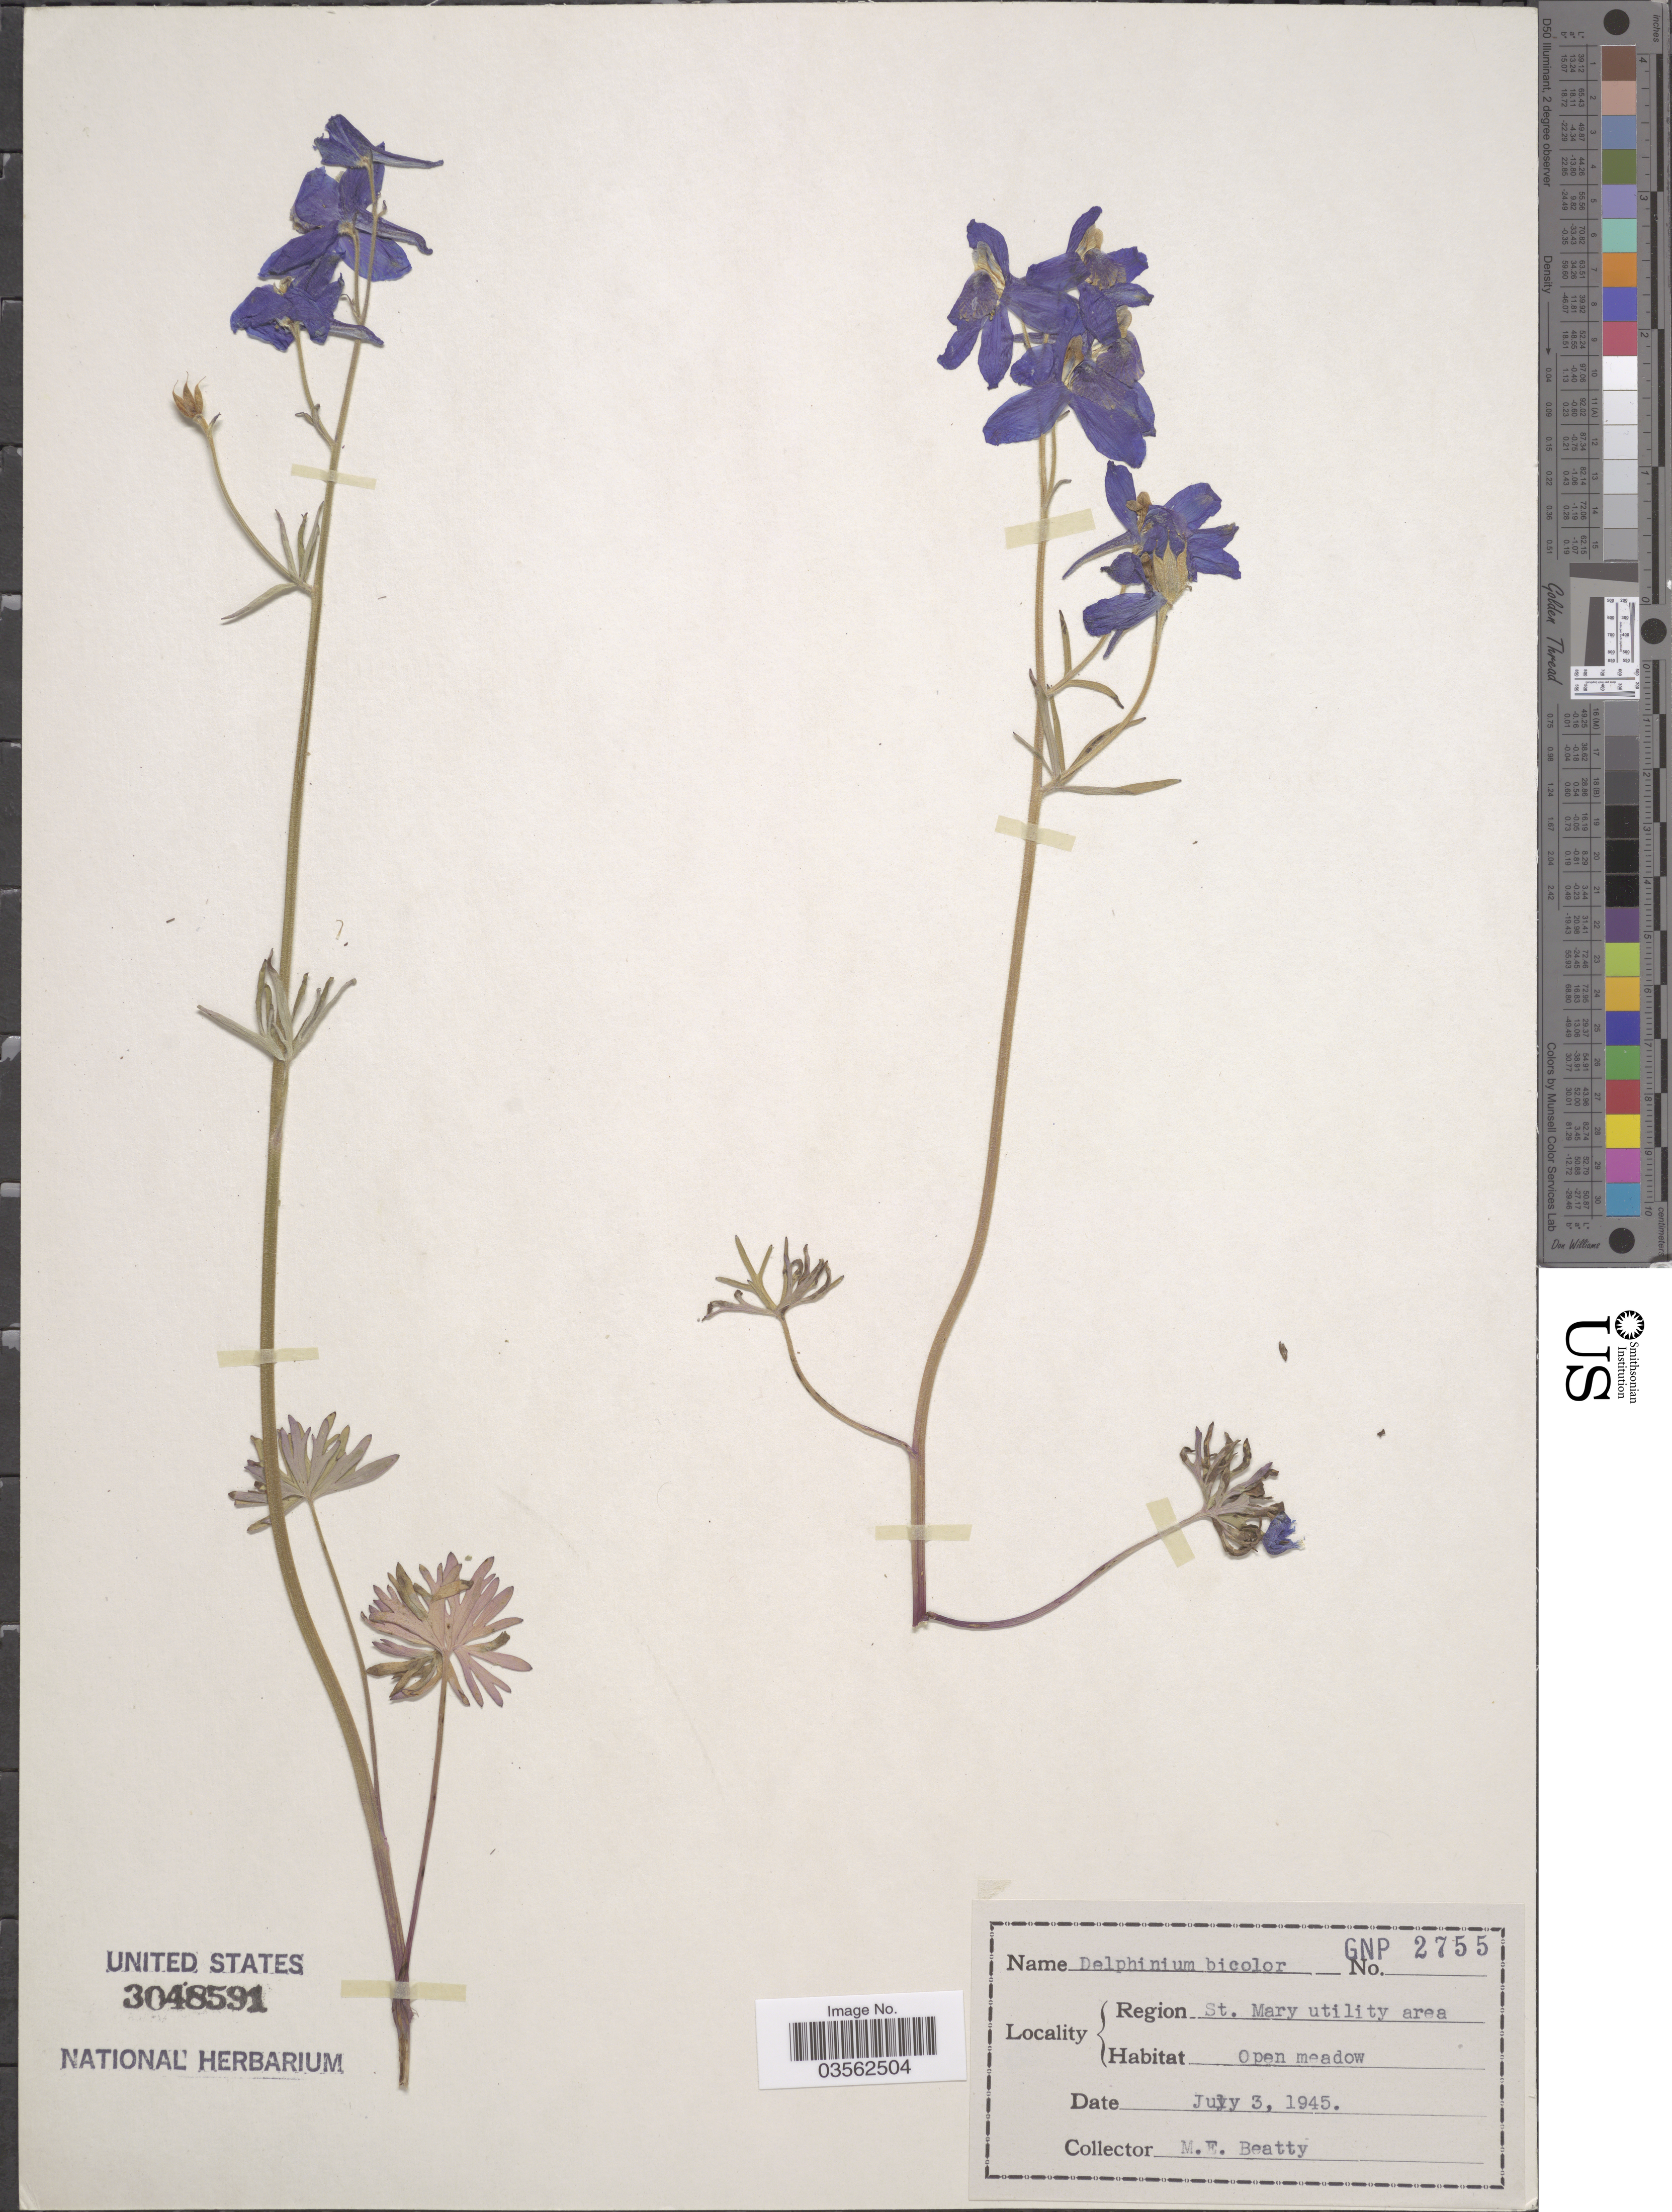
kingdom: Plantae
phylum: Tracheophyta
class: Magnoliopsida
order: Ranunculales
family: Ranunculaceae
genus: Delphinium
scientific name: Delphinium bicolor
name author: Nutt.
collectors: M. Beatty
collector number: GNP2755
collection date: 1945-07-03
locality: Region St. Mary utility area.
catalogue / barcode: US 3048591